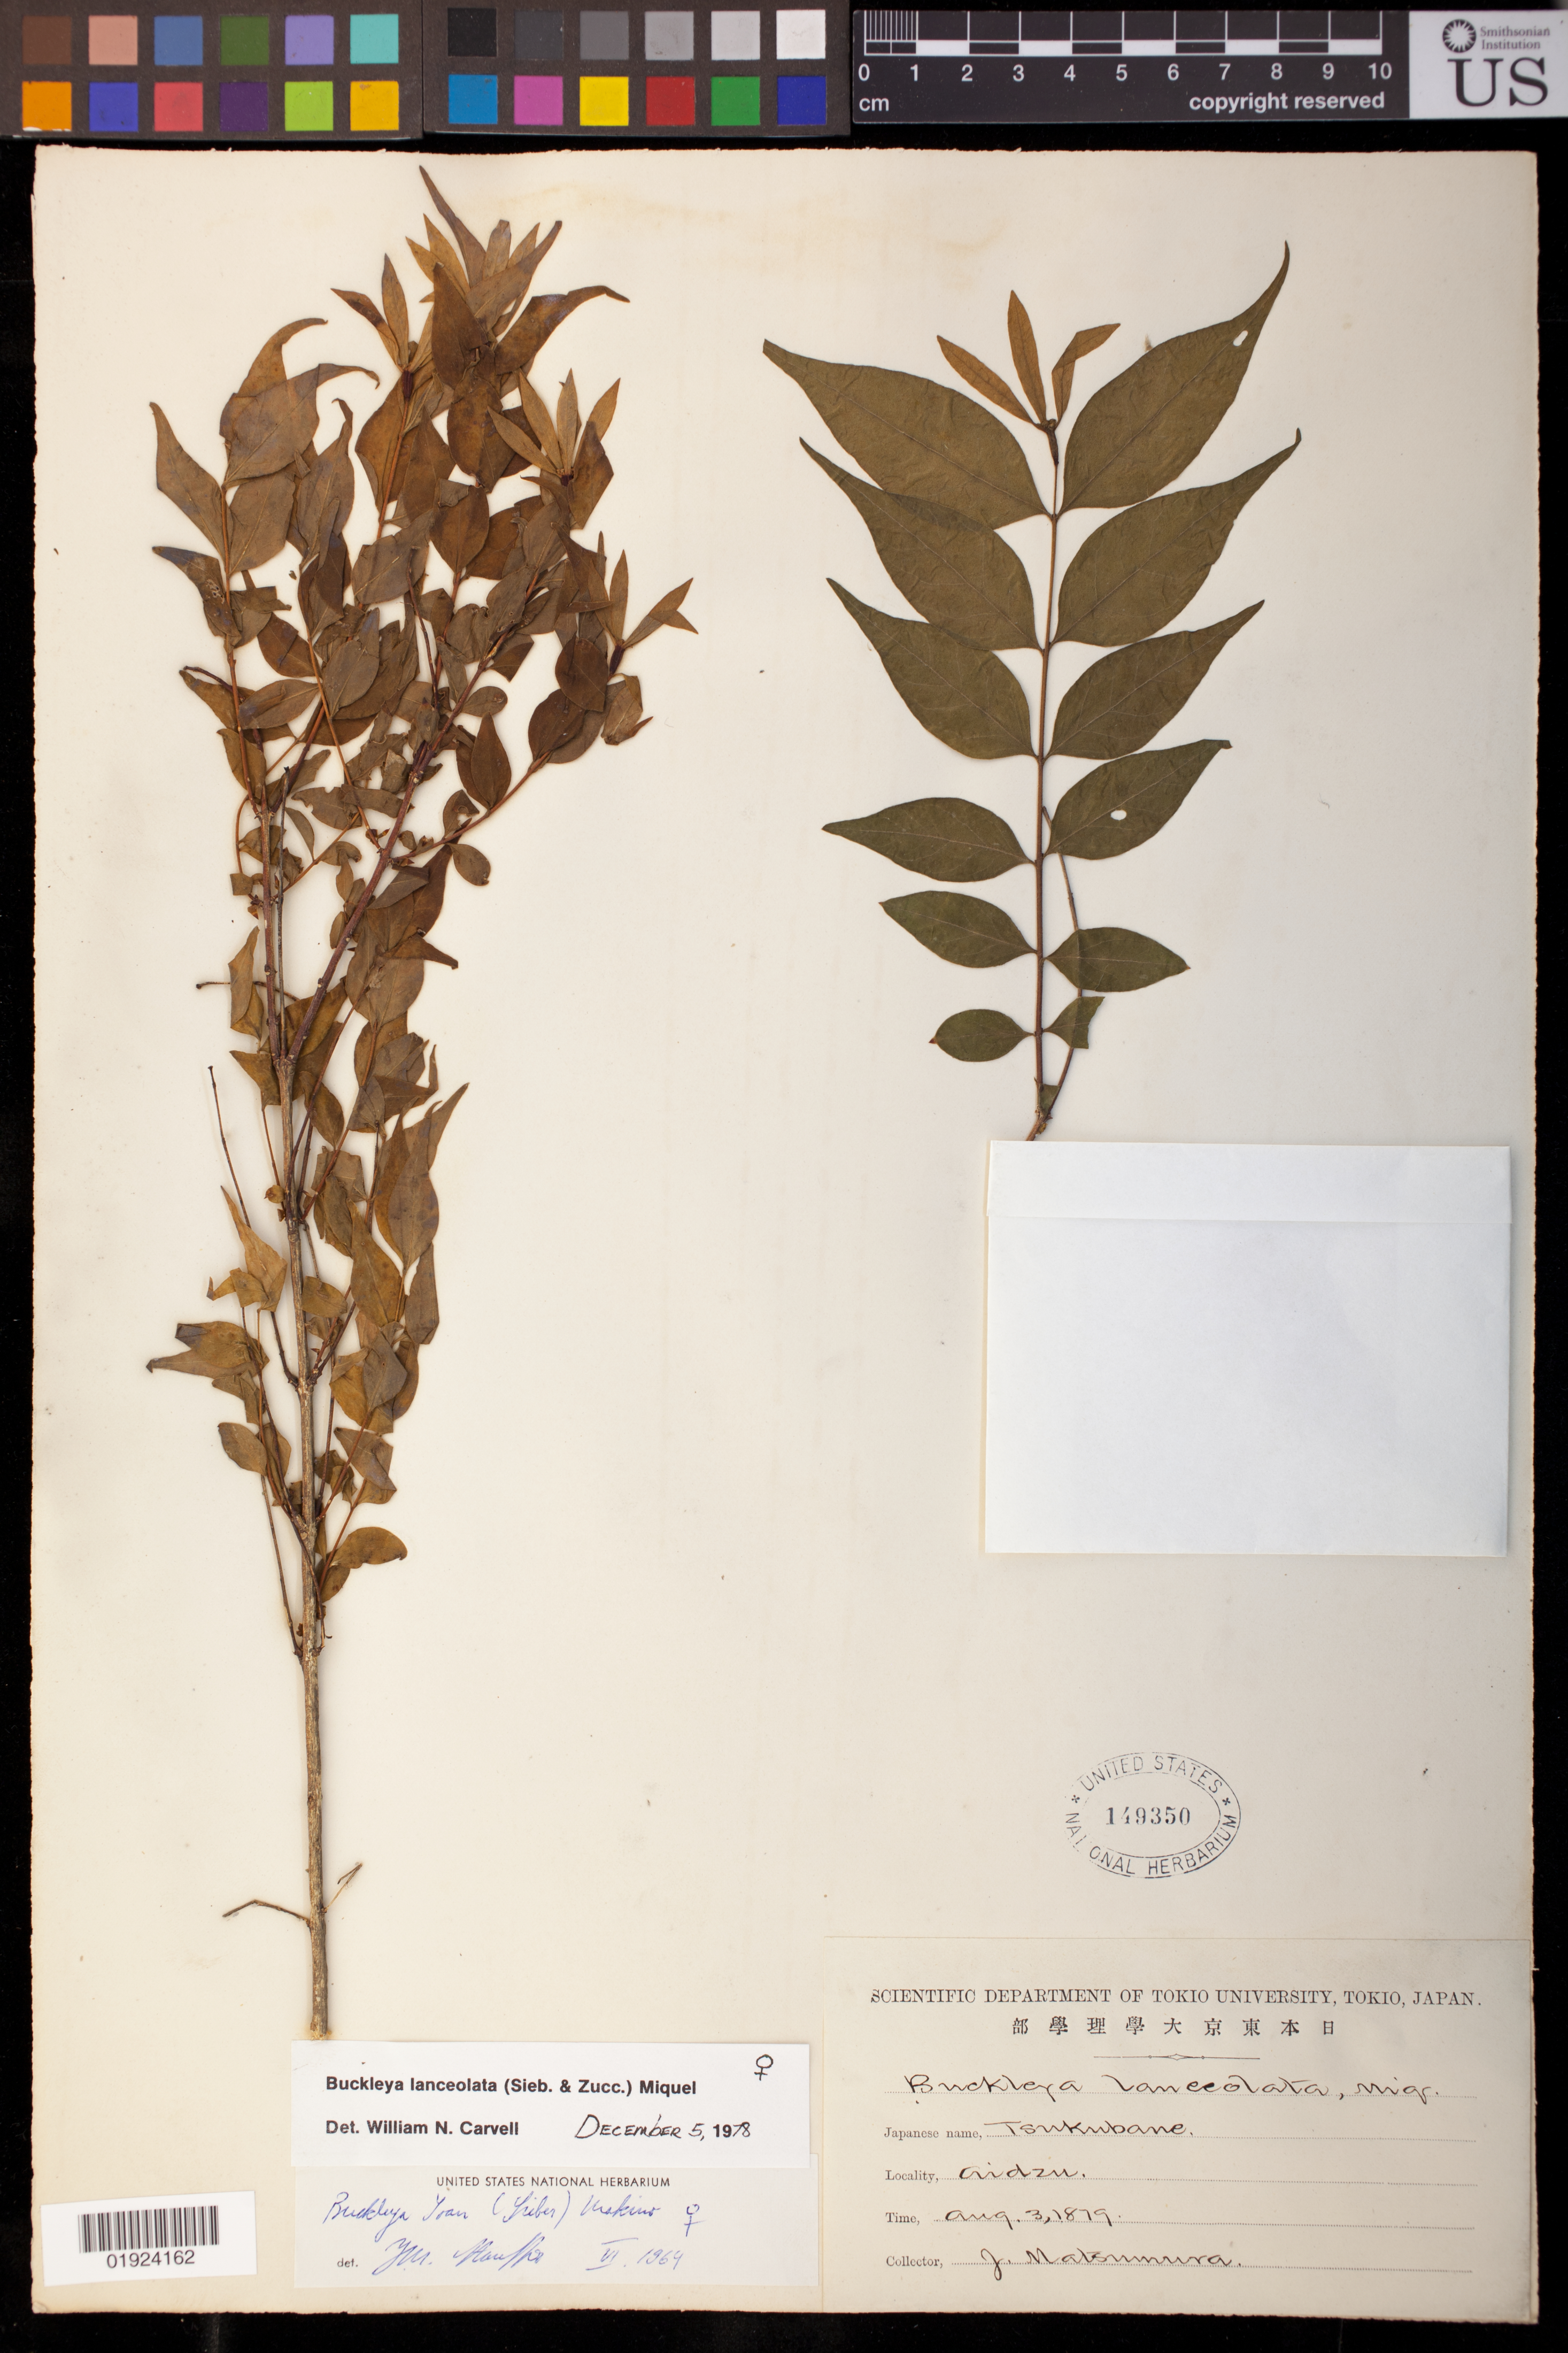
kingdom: Plantae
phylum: Tracheophyta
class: Magnoliopsida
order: Santalales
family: Thesiaceae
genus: Buckleya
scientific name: Buckleya lanceolata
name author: (Siebold & Zucc.) Miq.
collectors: J. Matsumura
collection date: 1879-08-03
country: Japan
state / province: Hukusima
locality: Aidzu {Aizu]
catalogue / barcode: US 149350